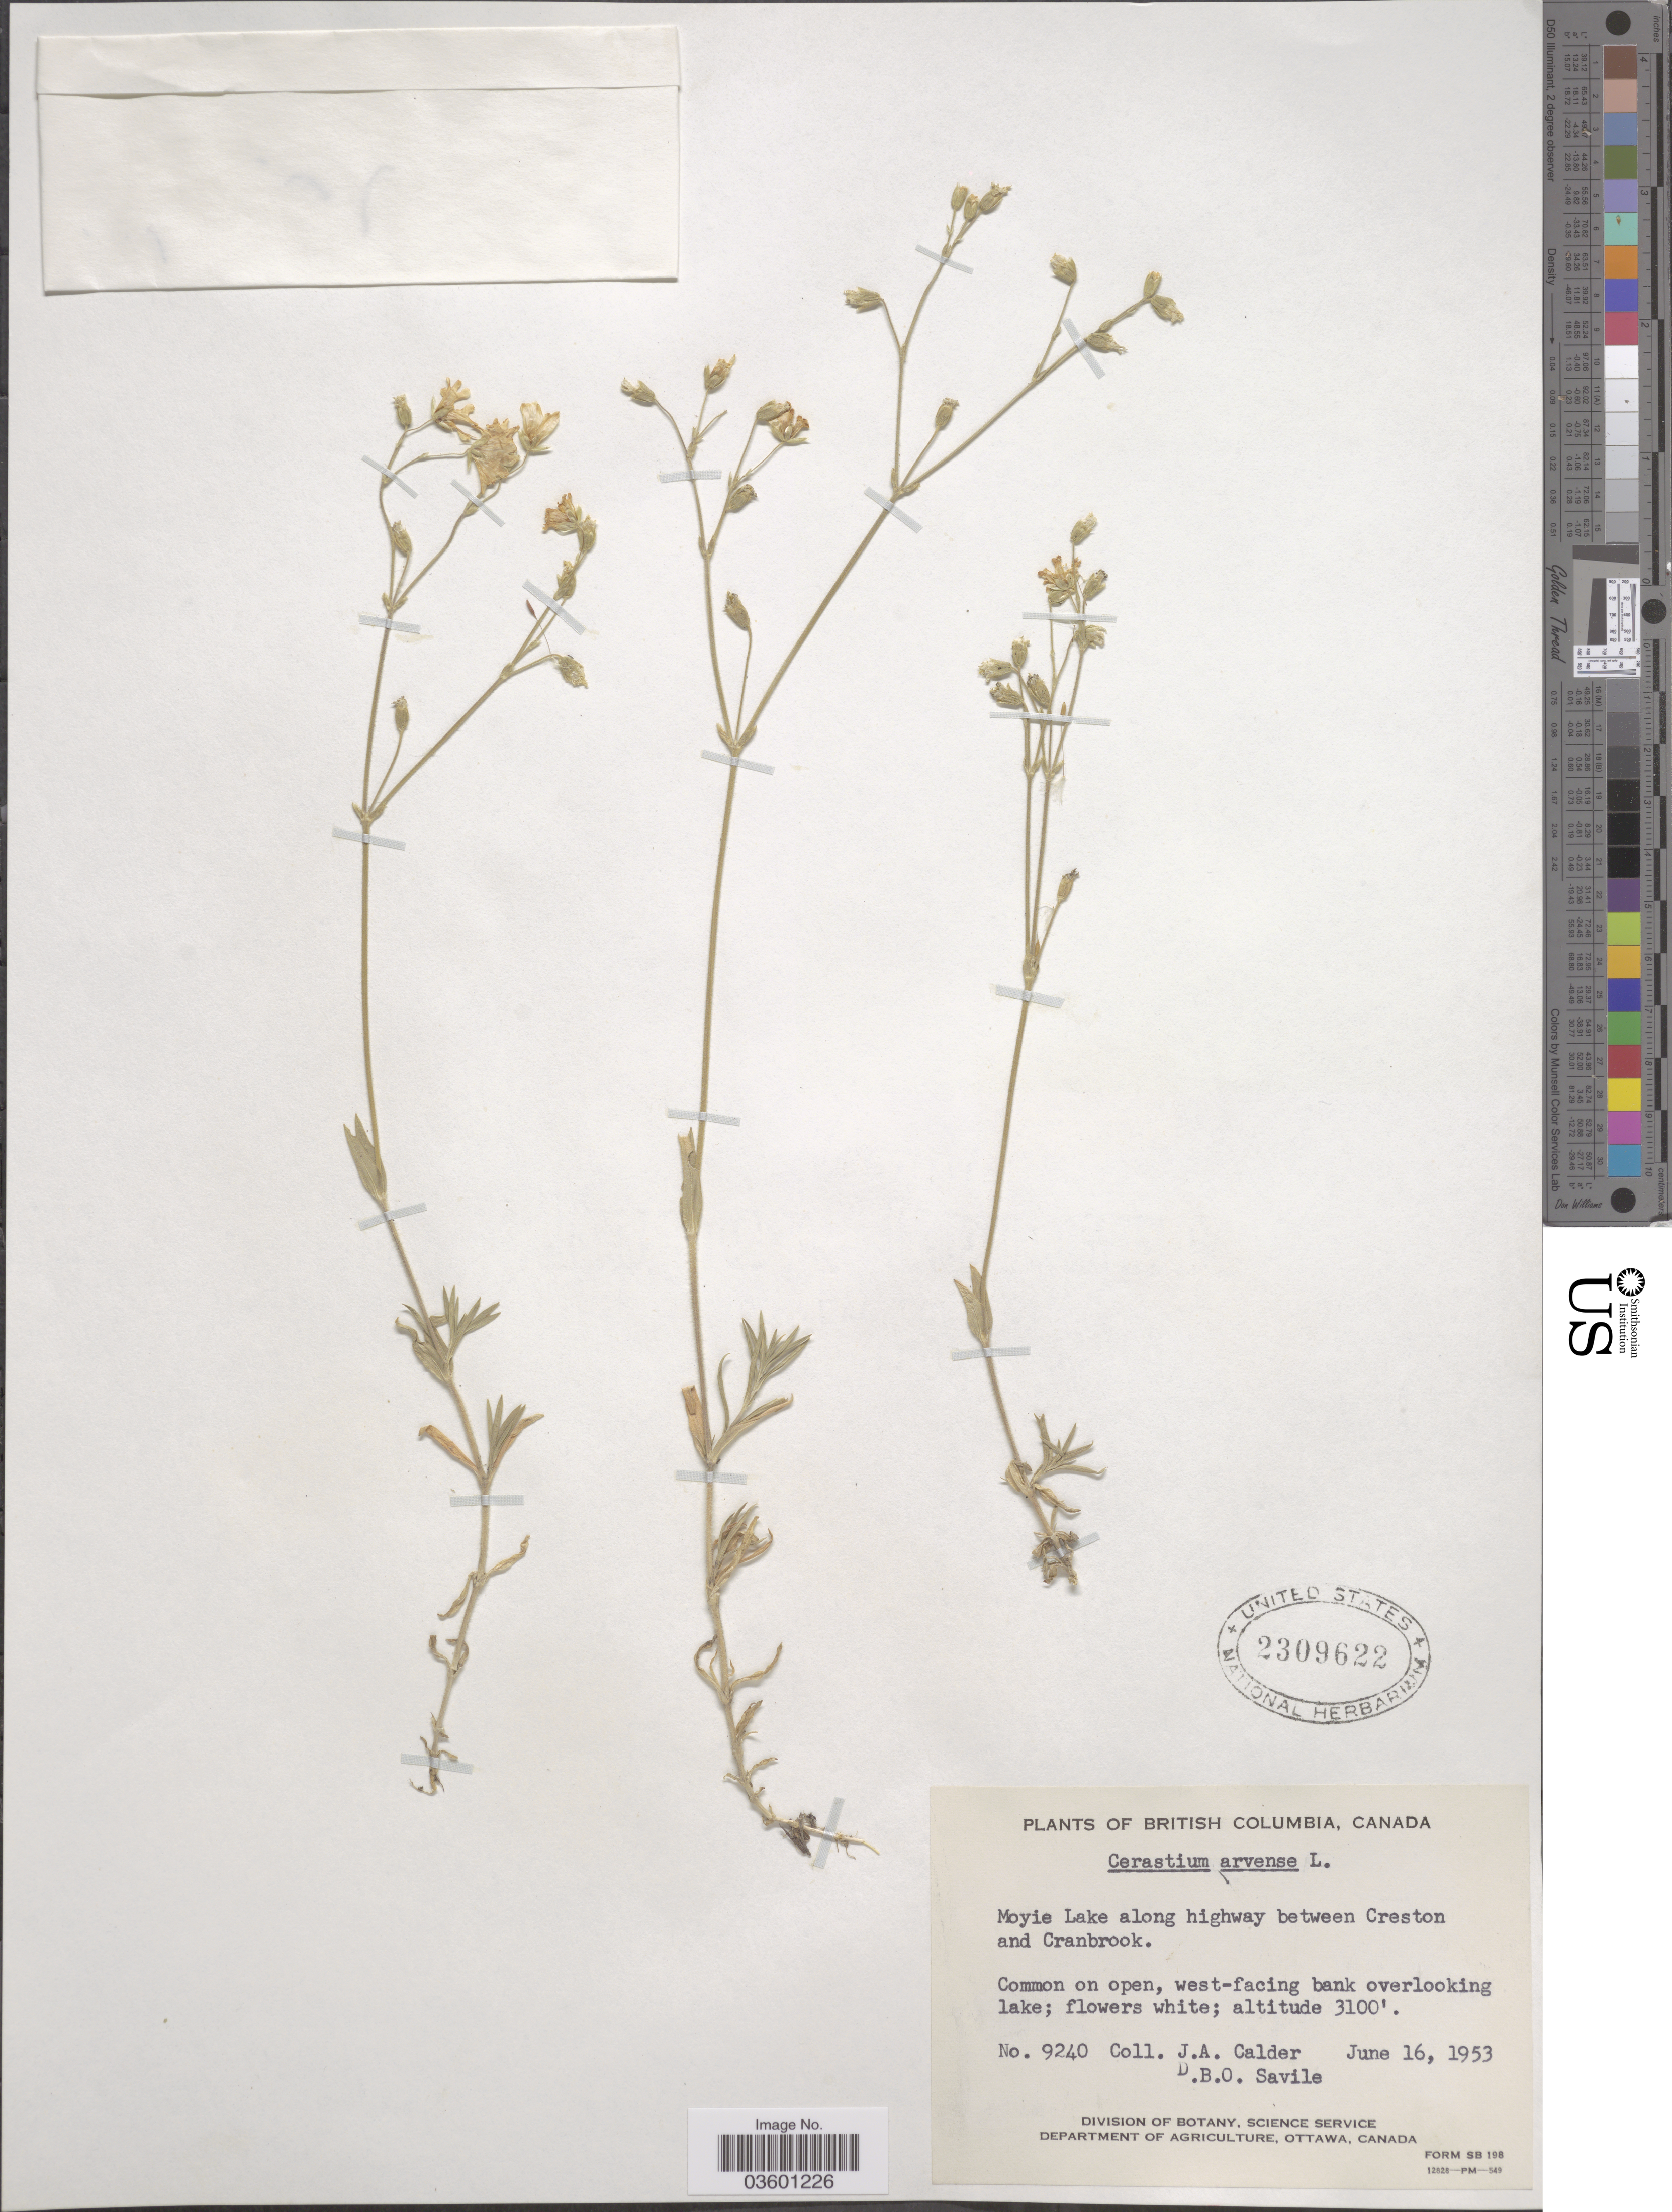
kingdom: Plantae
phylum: Tracheophyta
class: Magnoliopsida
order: Caryophyllales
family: Caryophyllaceae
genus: Cerastium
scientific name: Cerastium arvense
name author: L.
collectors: J. A. Calder & D. Savile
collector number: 9240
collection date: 1953-06-16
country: Canada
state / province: British Columbia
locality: Moyie Lake along highway between Creston and Cranbrook.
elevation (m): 945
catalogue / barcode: US 2309622